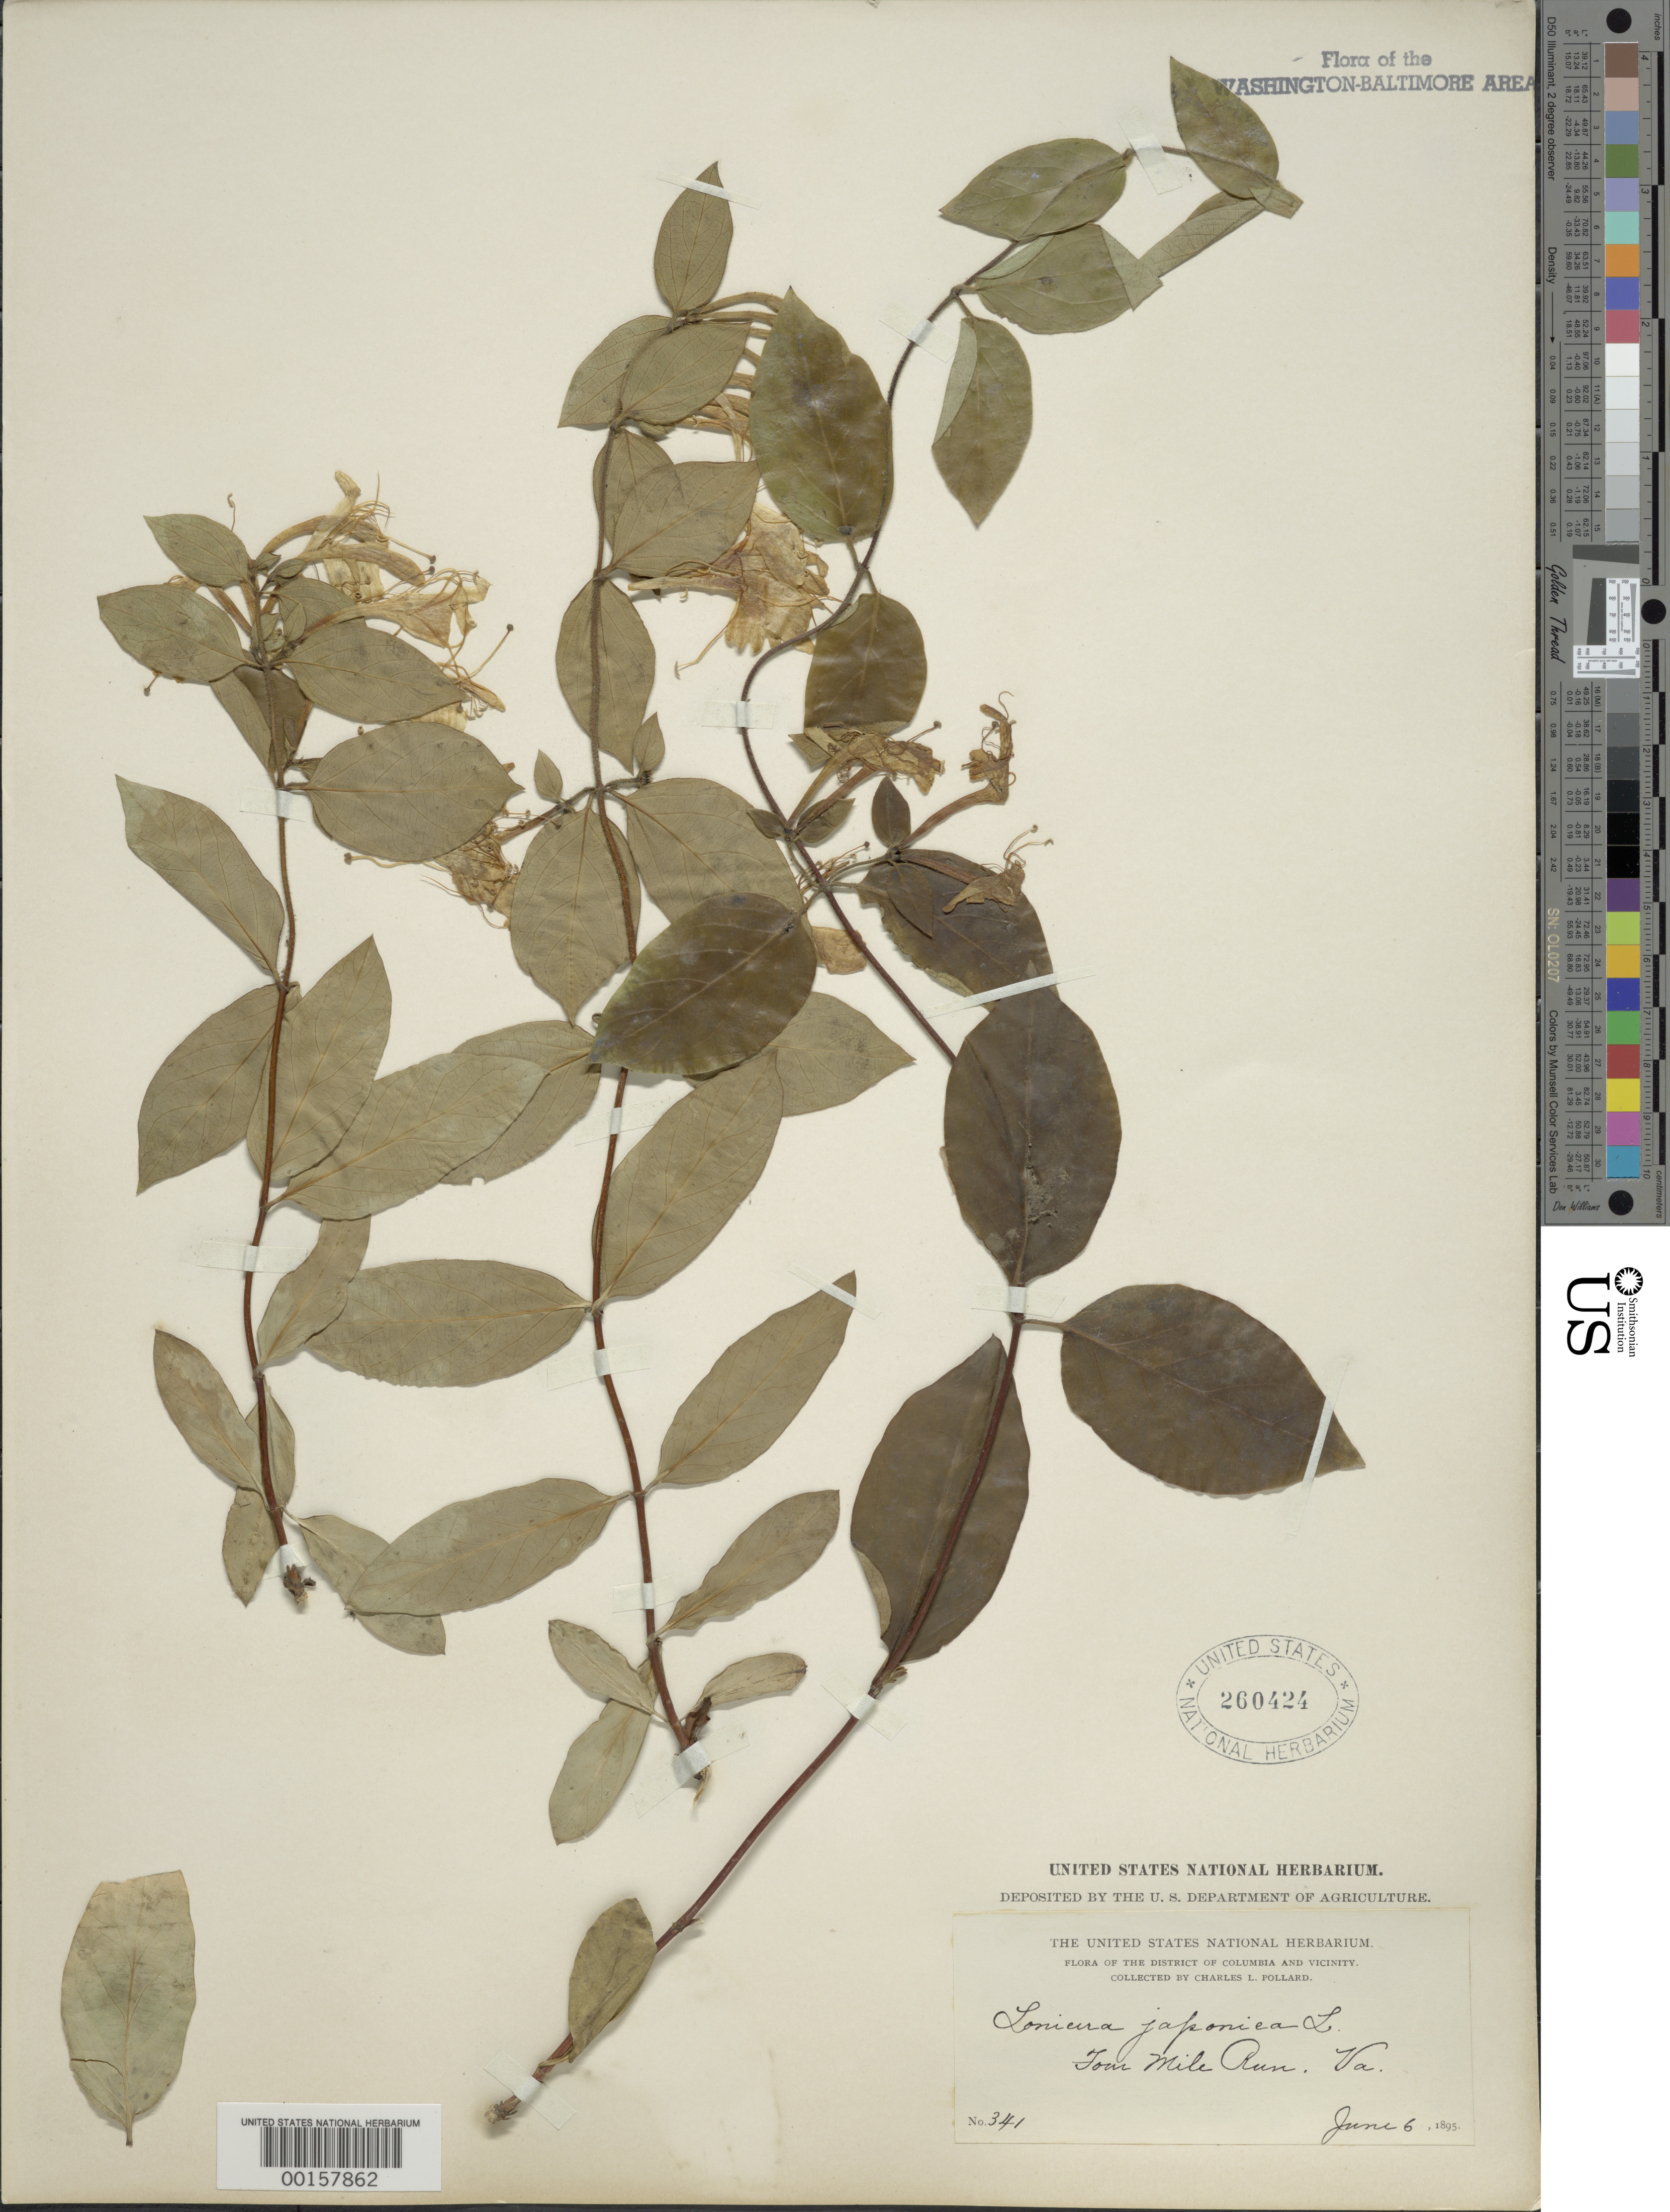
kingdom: Plantae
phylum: Tracheophyta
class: Magnoliopsida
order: Dipsacales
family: Caprifoliaceae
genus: Lonicera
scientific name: Lonicera japonica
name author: Thunb.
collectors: C. L. Pollard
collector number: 341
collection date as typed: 06 Jun 1895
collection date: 1895-06-06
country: United States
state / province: Virginia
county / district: Arlington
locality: Four Mile Run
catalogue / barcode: US 260424